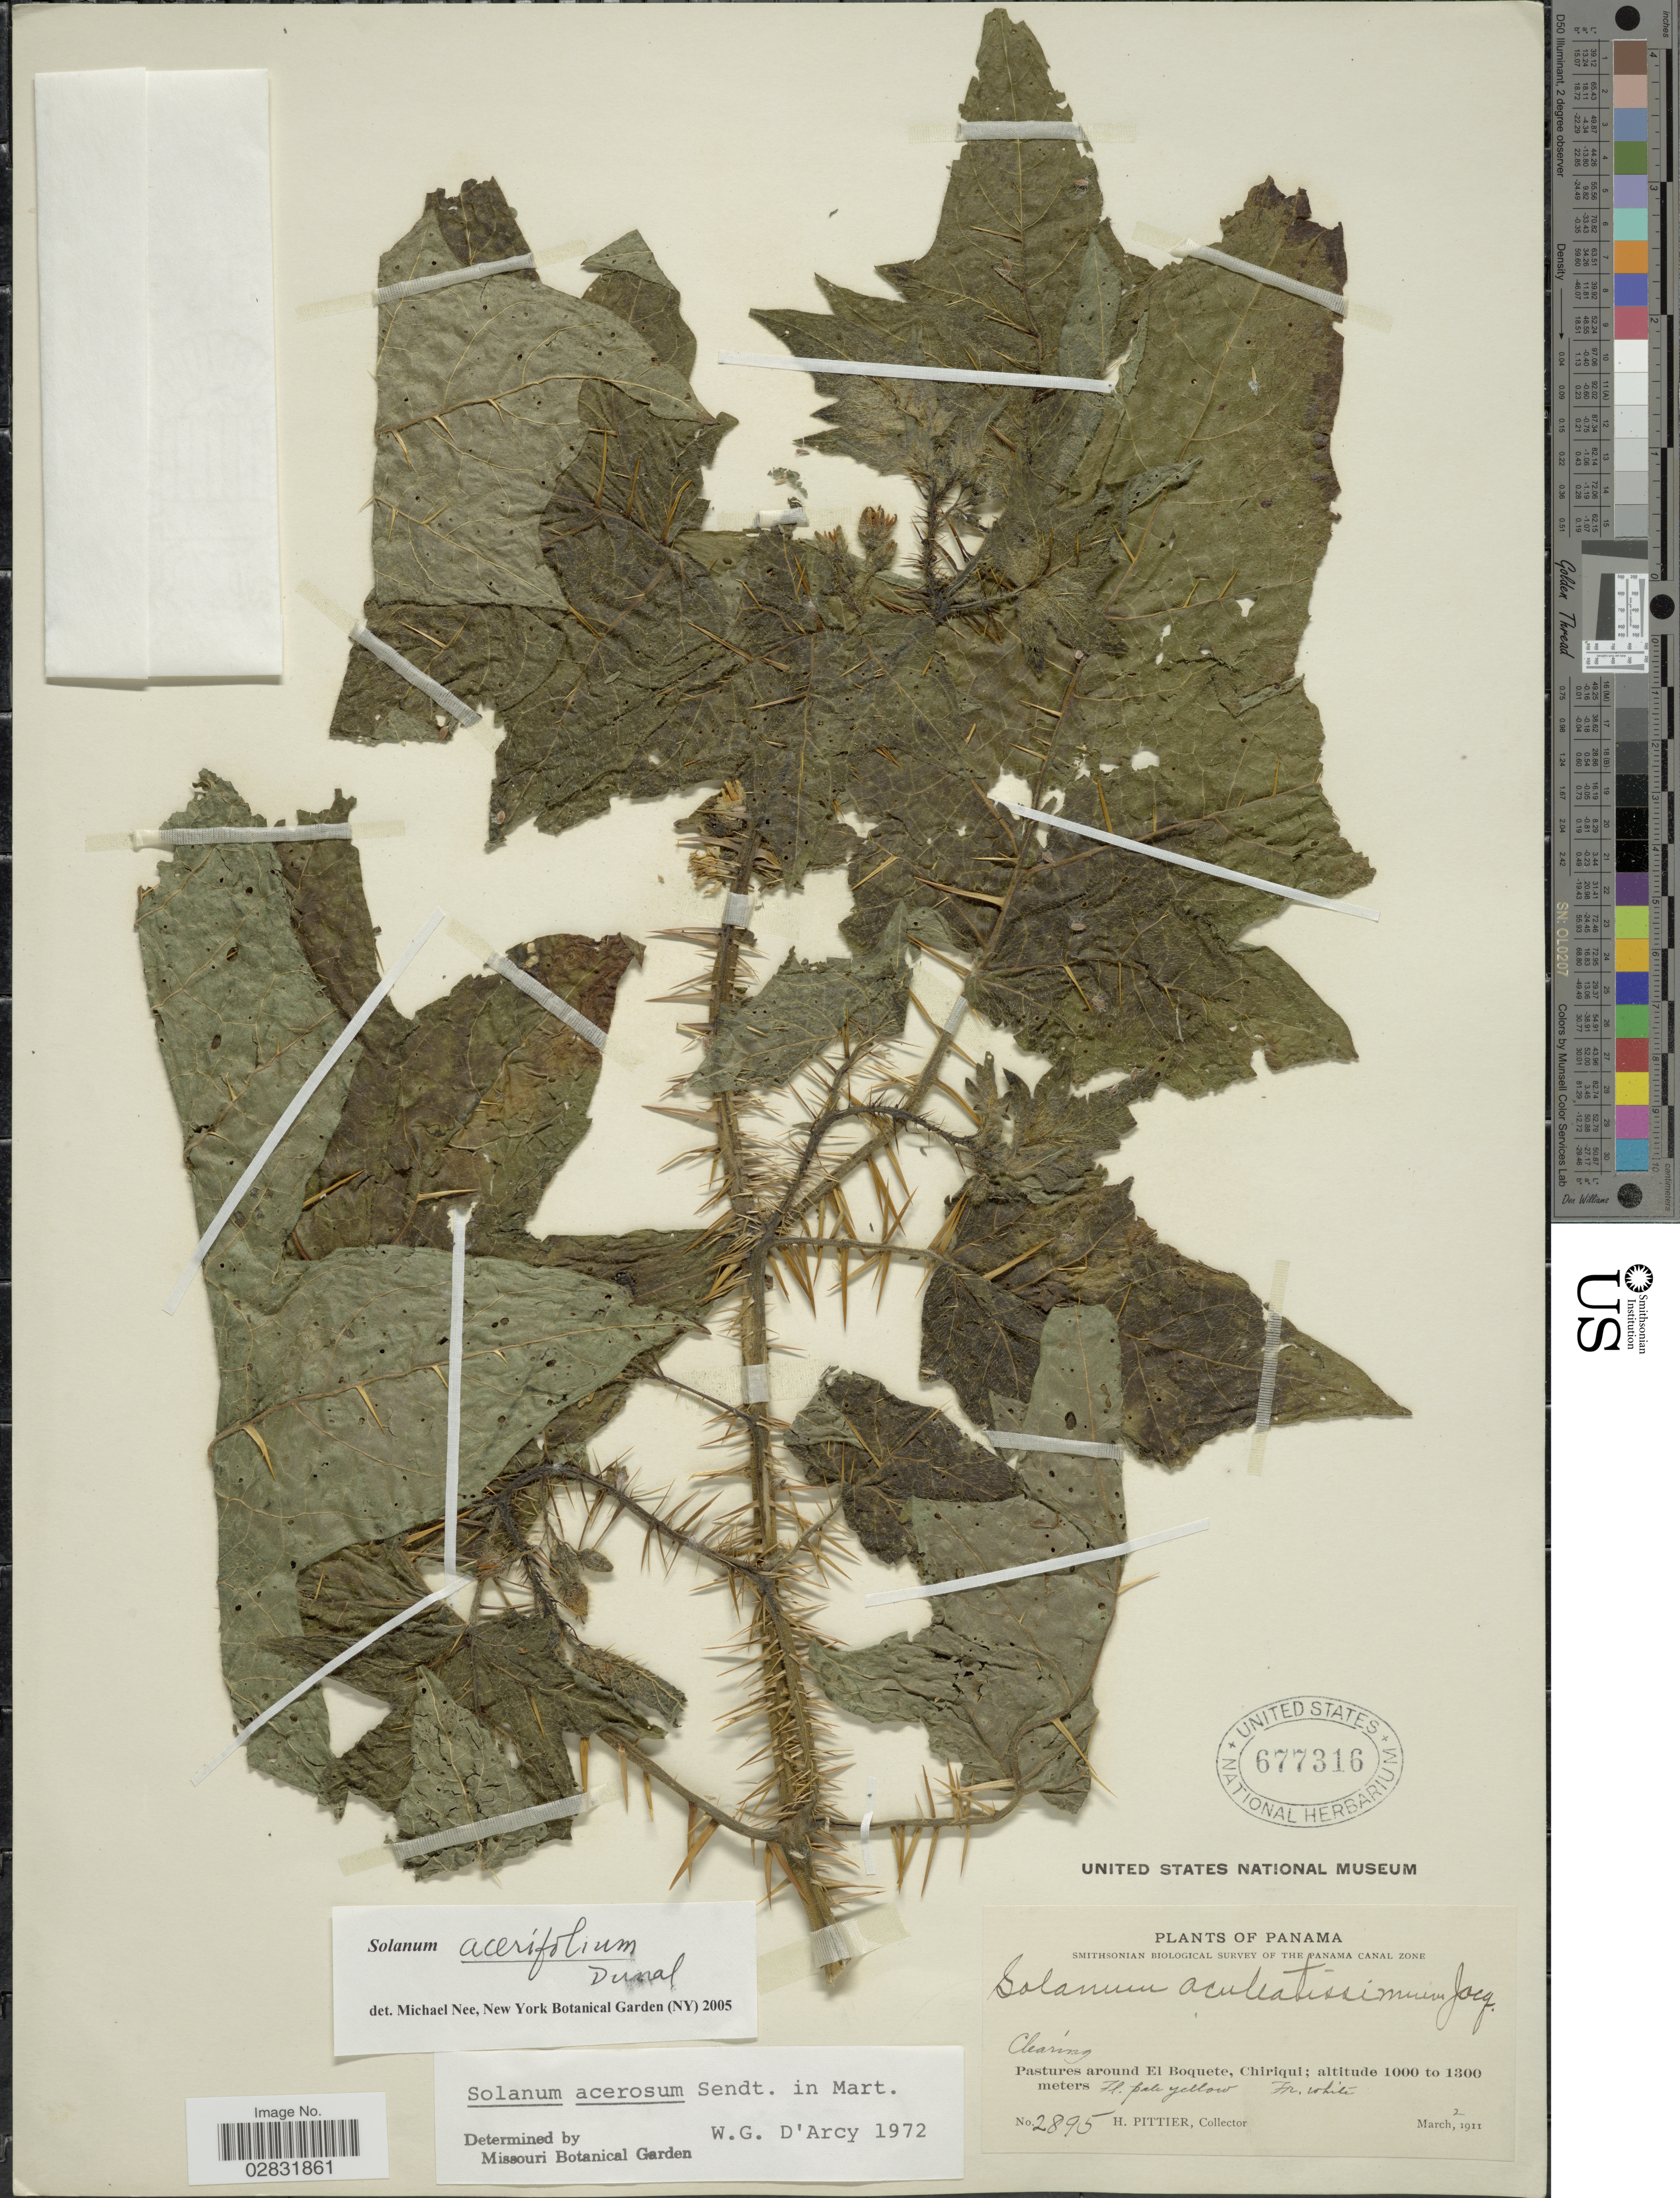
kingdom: Plantae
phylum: Tracheophyta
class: Magnoliopsida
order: Solanales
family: Solanaceae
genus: Solanum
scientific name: Solanum acerifolium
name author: Humb. & Bonpl. ex Dunal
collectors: H. F. Pittier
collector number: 2895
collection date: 1911-03-02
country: Panama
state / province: Chiriqui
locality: Pastures around El Boquete.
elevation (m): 1000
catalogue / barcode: US 677316